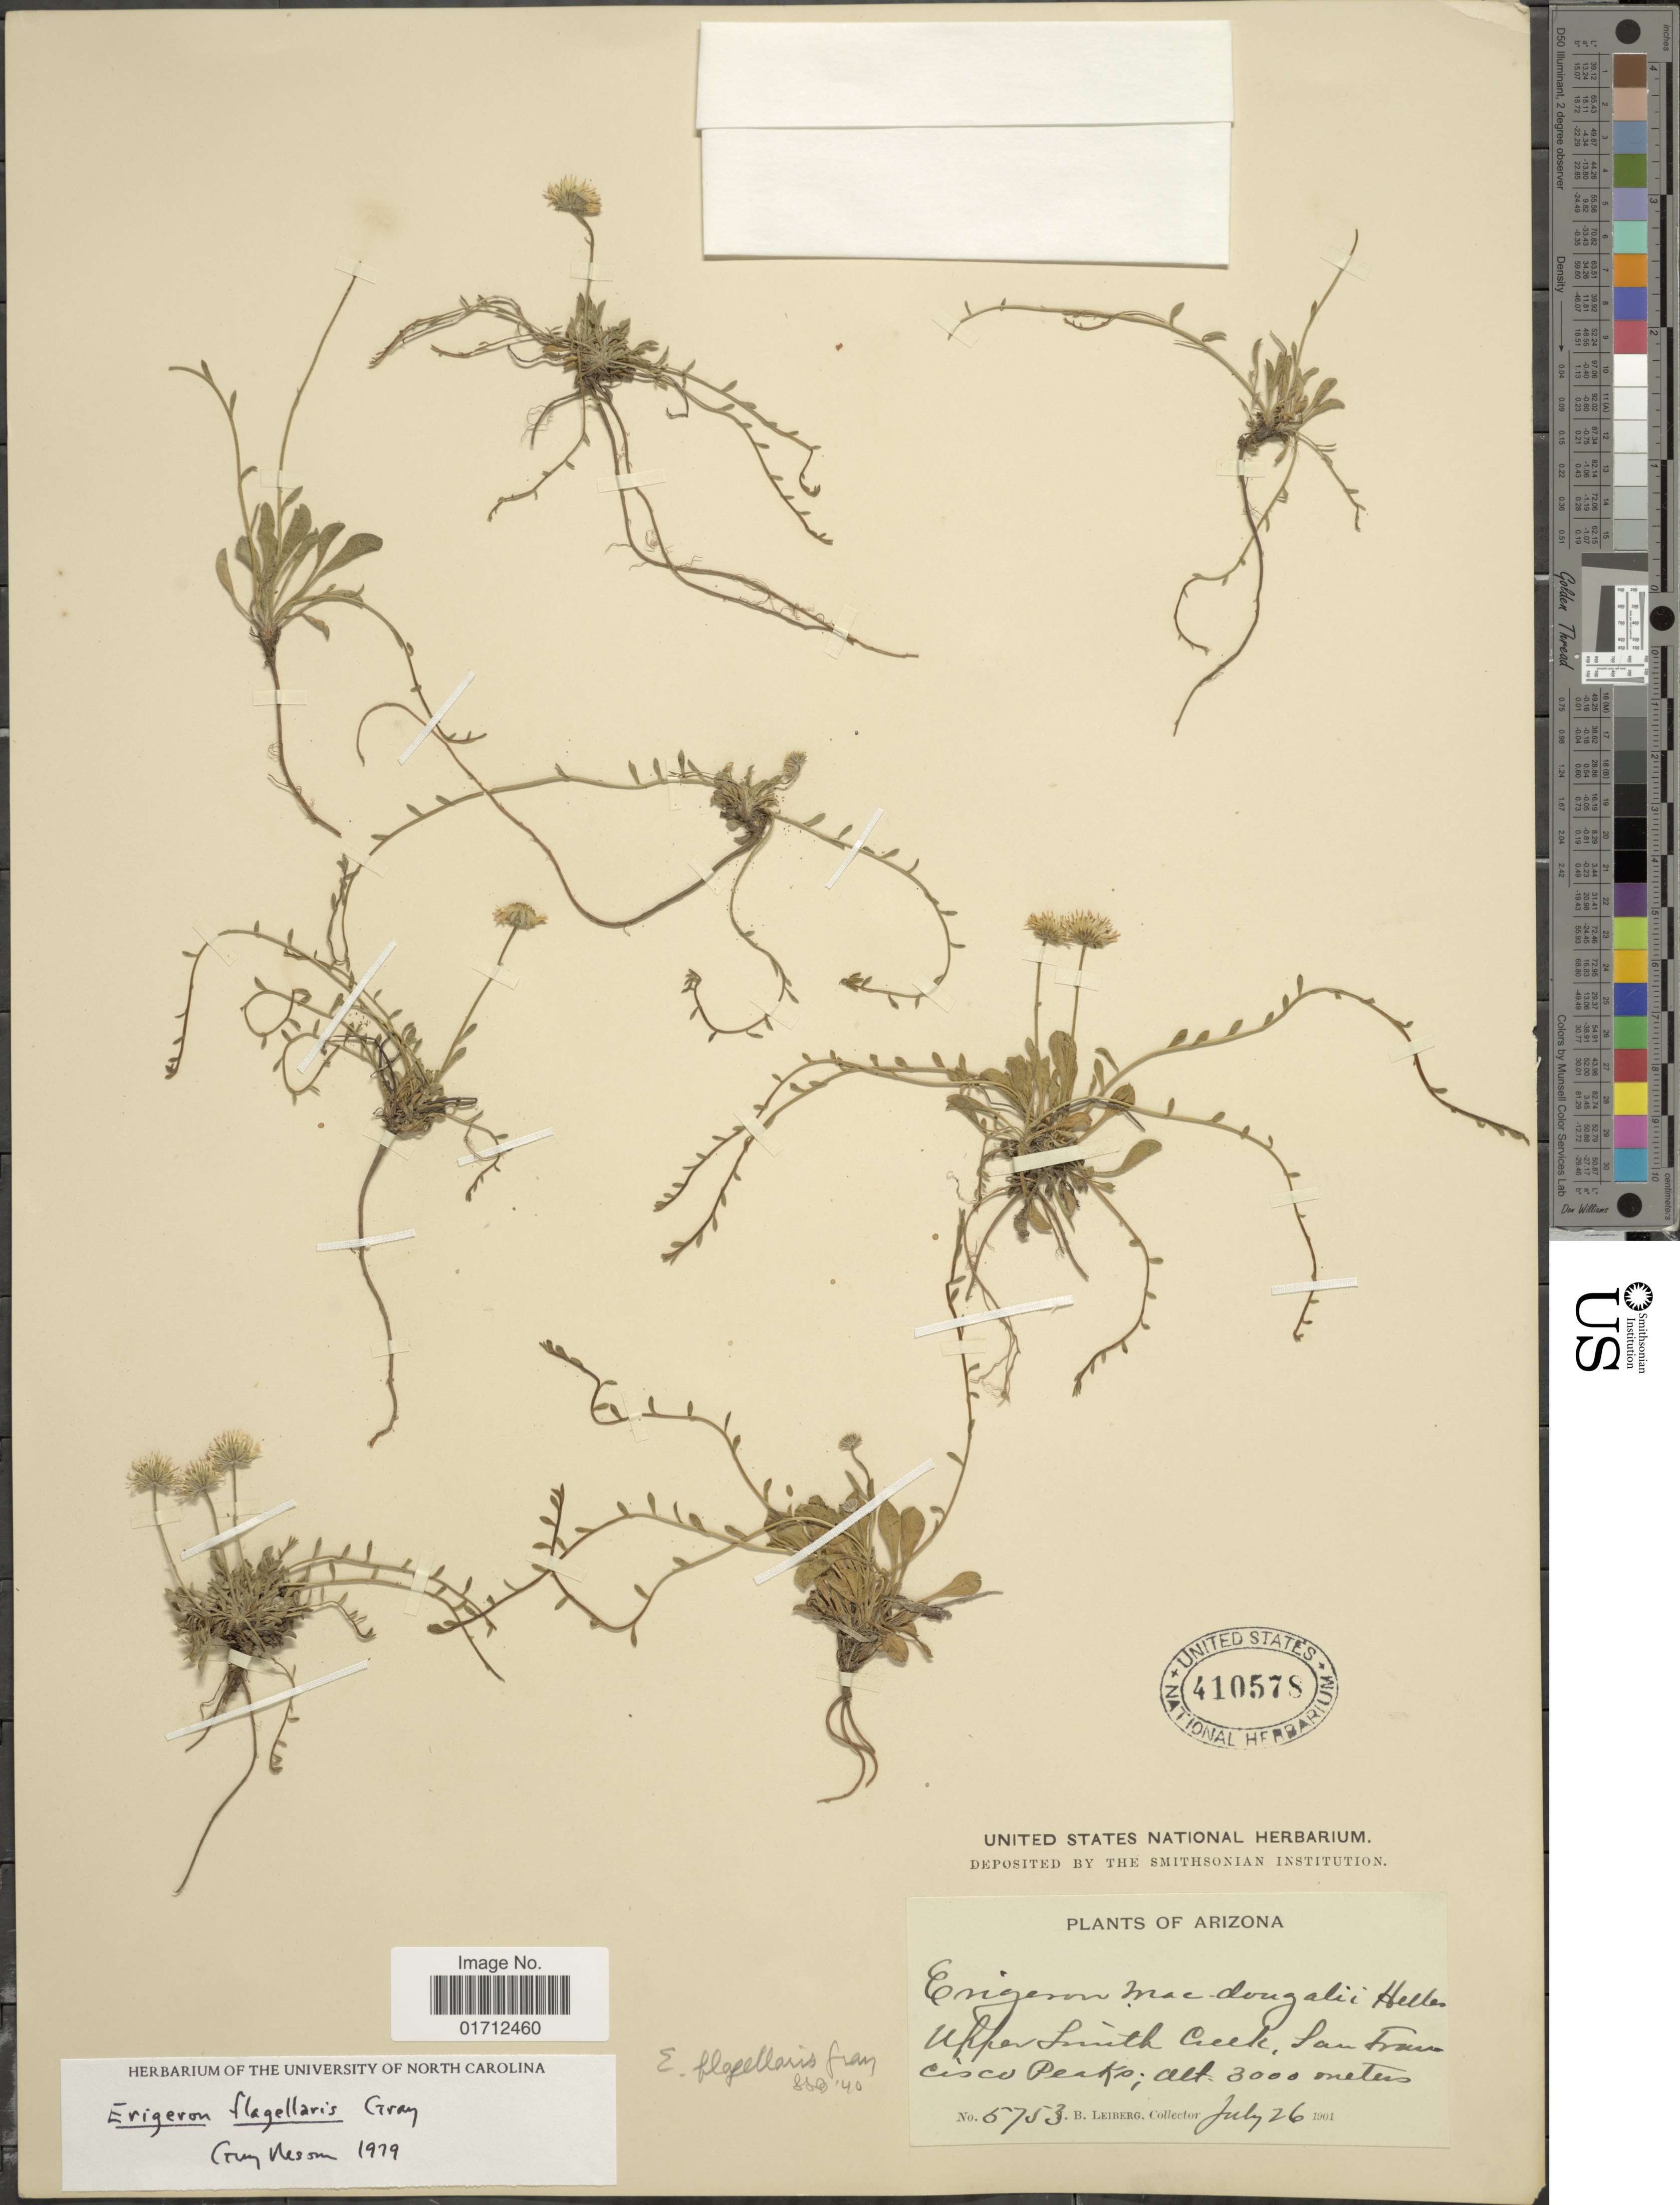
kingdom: Plantae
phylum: Tracheophyta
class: Magnoliopsida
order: Asterales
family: Asteraceae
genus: Erigeron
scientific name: Erigeron flagellaris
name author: A. Gray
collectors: J. B. Leiberg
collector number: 5753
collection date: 1901-07-26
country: United States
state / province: Arizona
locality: Supper Smith Creek, San Francisco Peaks.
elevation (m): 3000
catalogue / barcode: US 410578